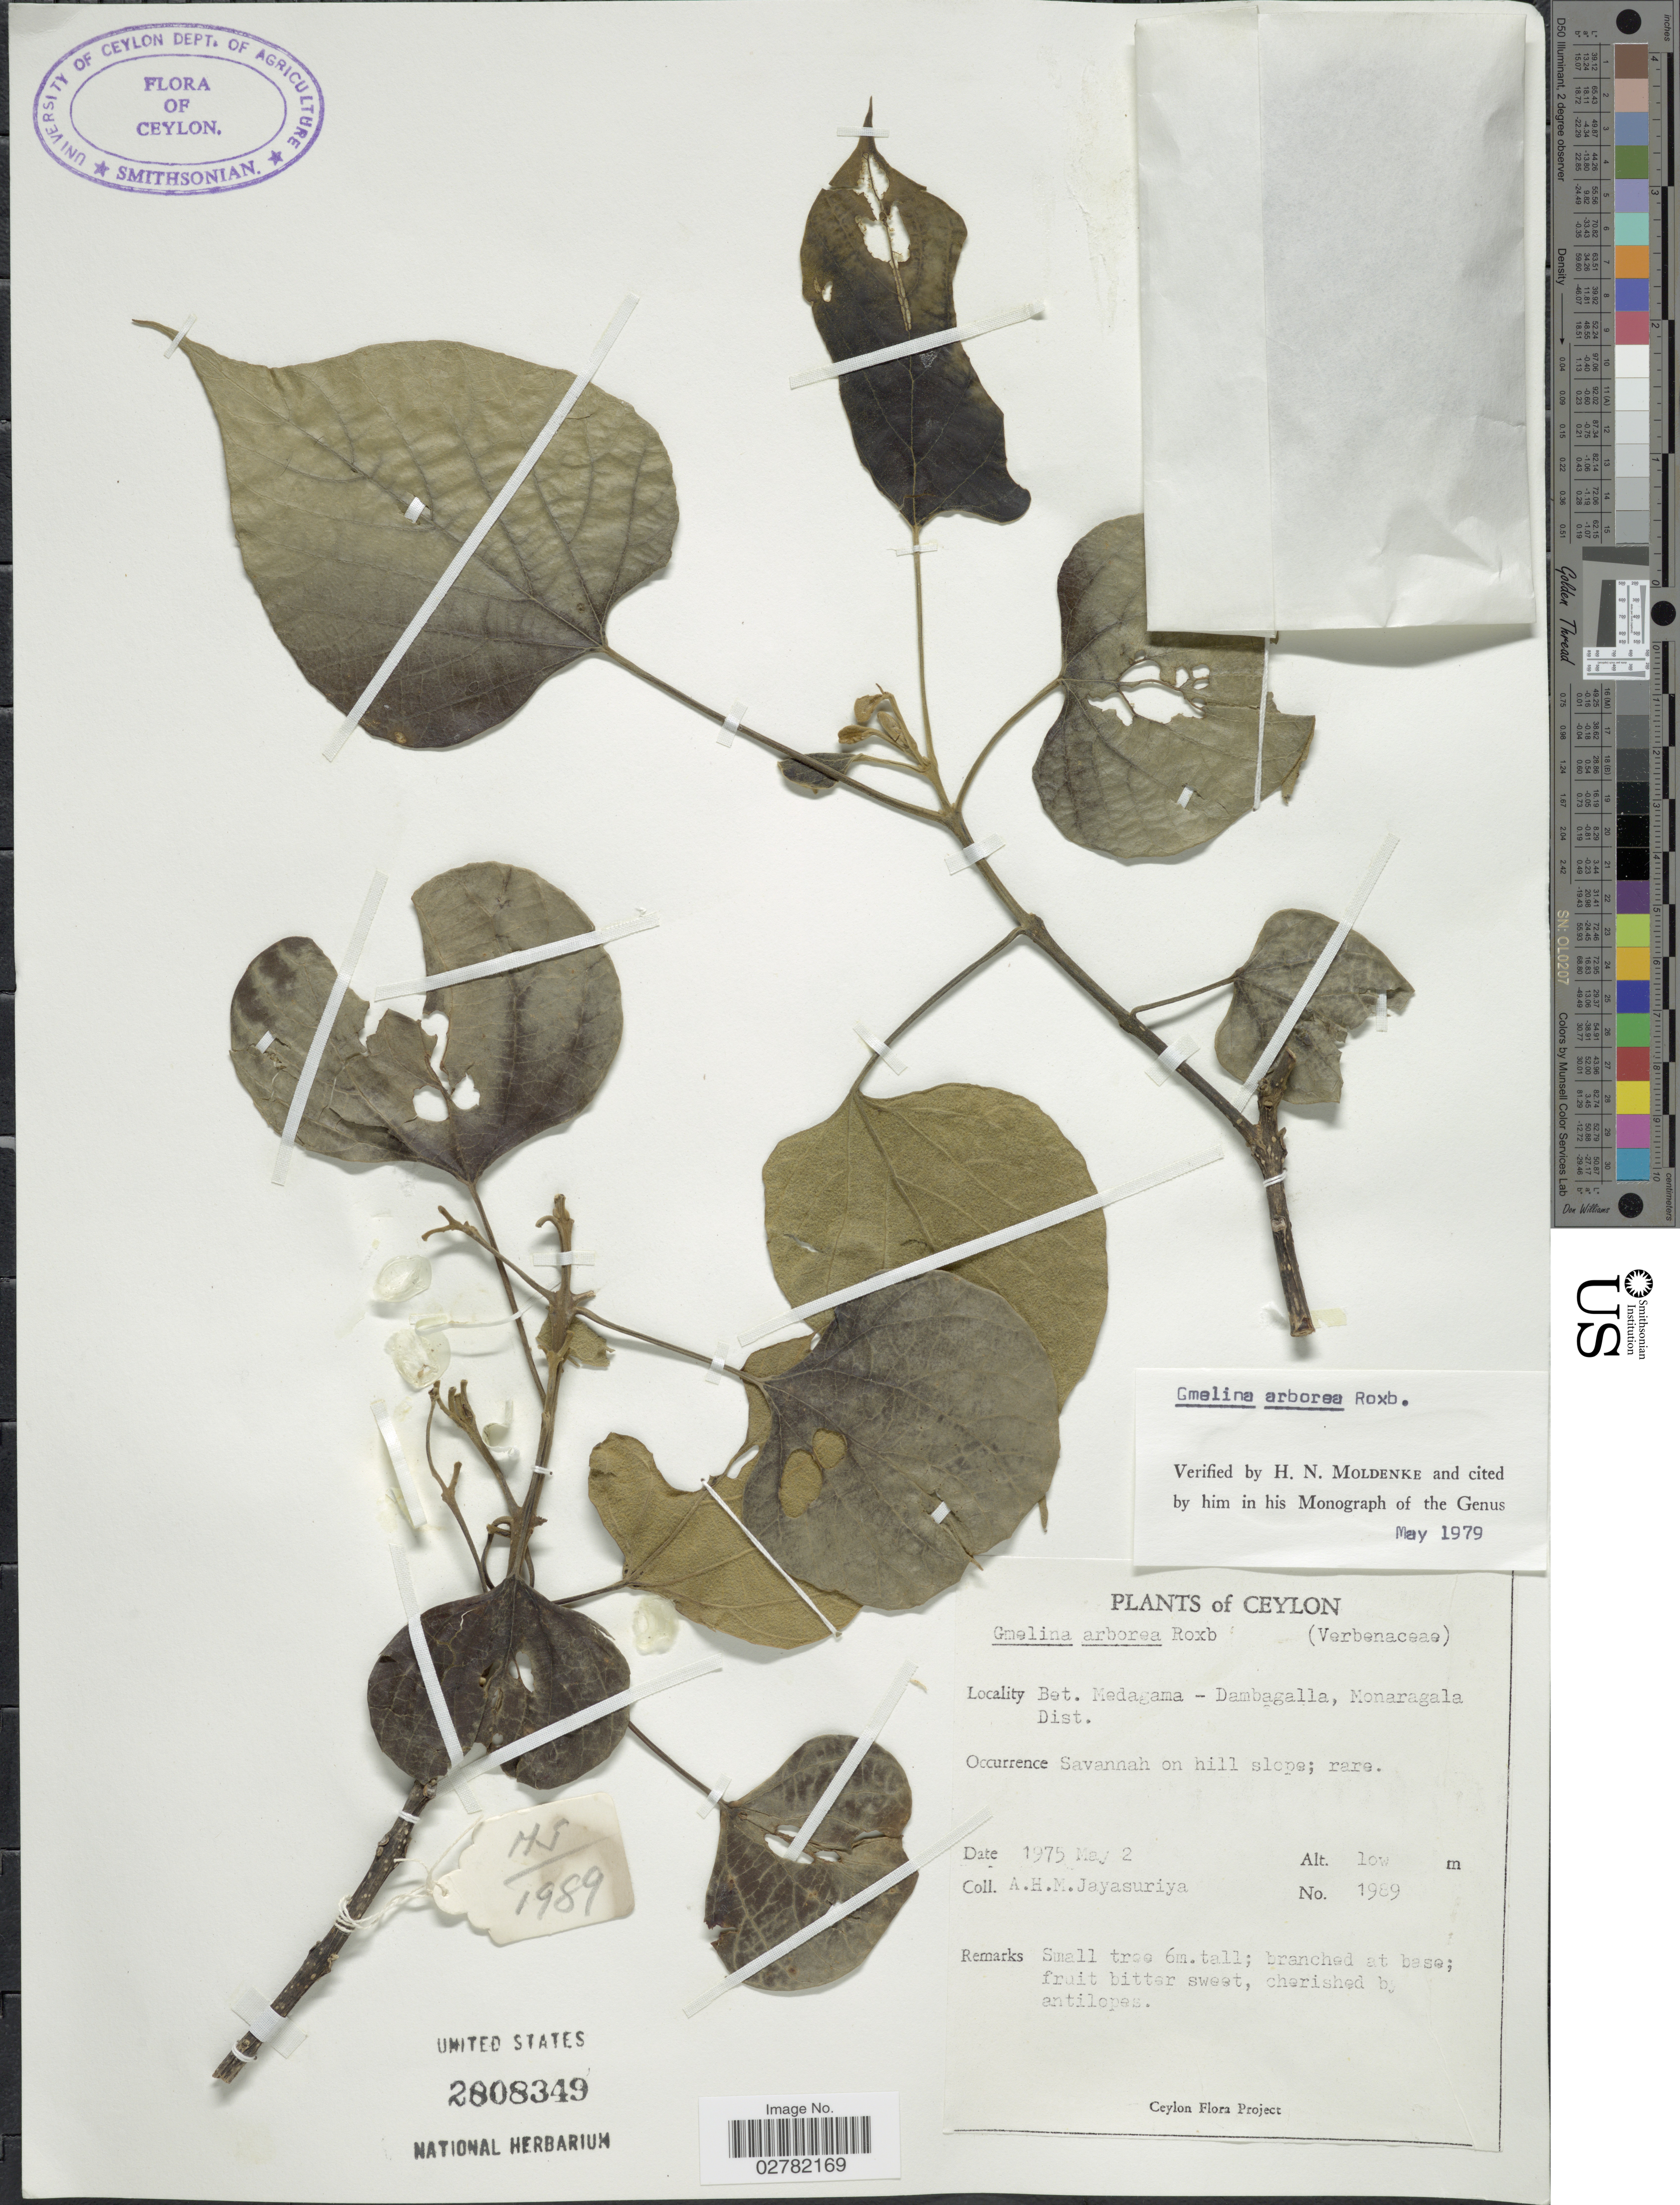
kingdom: Plantae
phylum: Tracheophyta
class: Magnoliopsida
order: Lamiales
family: Lamiaceae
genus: Gmelina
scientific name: Gmelina arborea var. arborea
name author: Roxb. ex Sm.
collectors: A. H. Jayasuriya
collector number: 1989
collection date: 1975-05-02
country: Sri Lanka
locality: Ceylon. Bet. Medagama-Dambagalla, Monaragala Dist.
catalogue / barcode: US 2808349